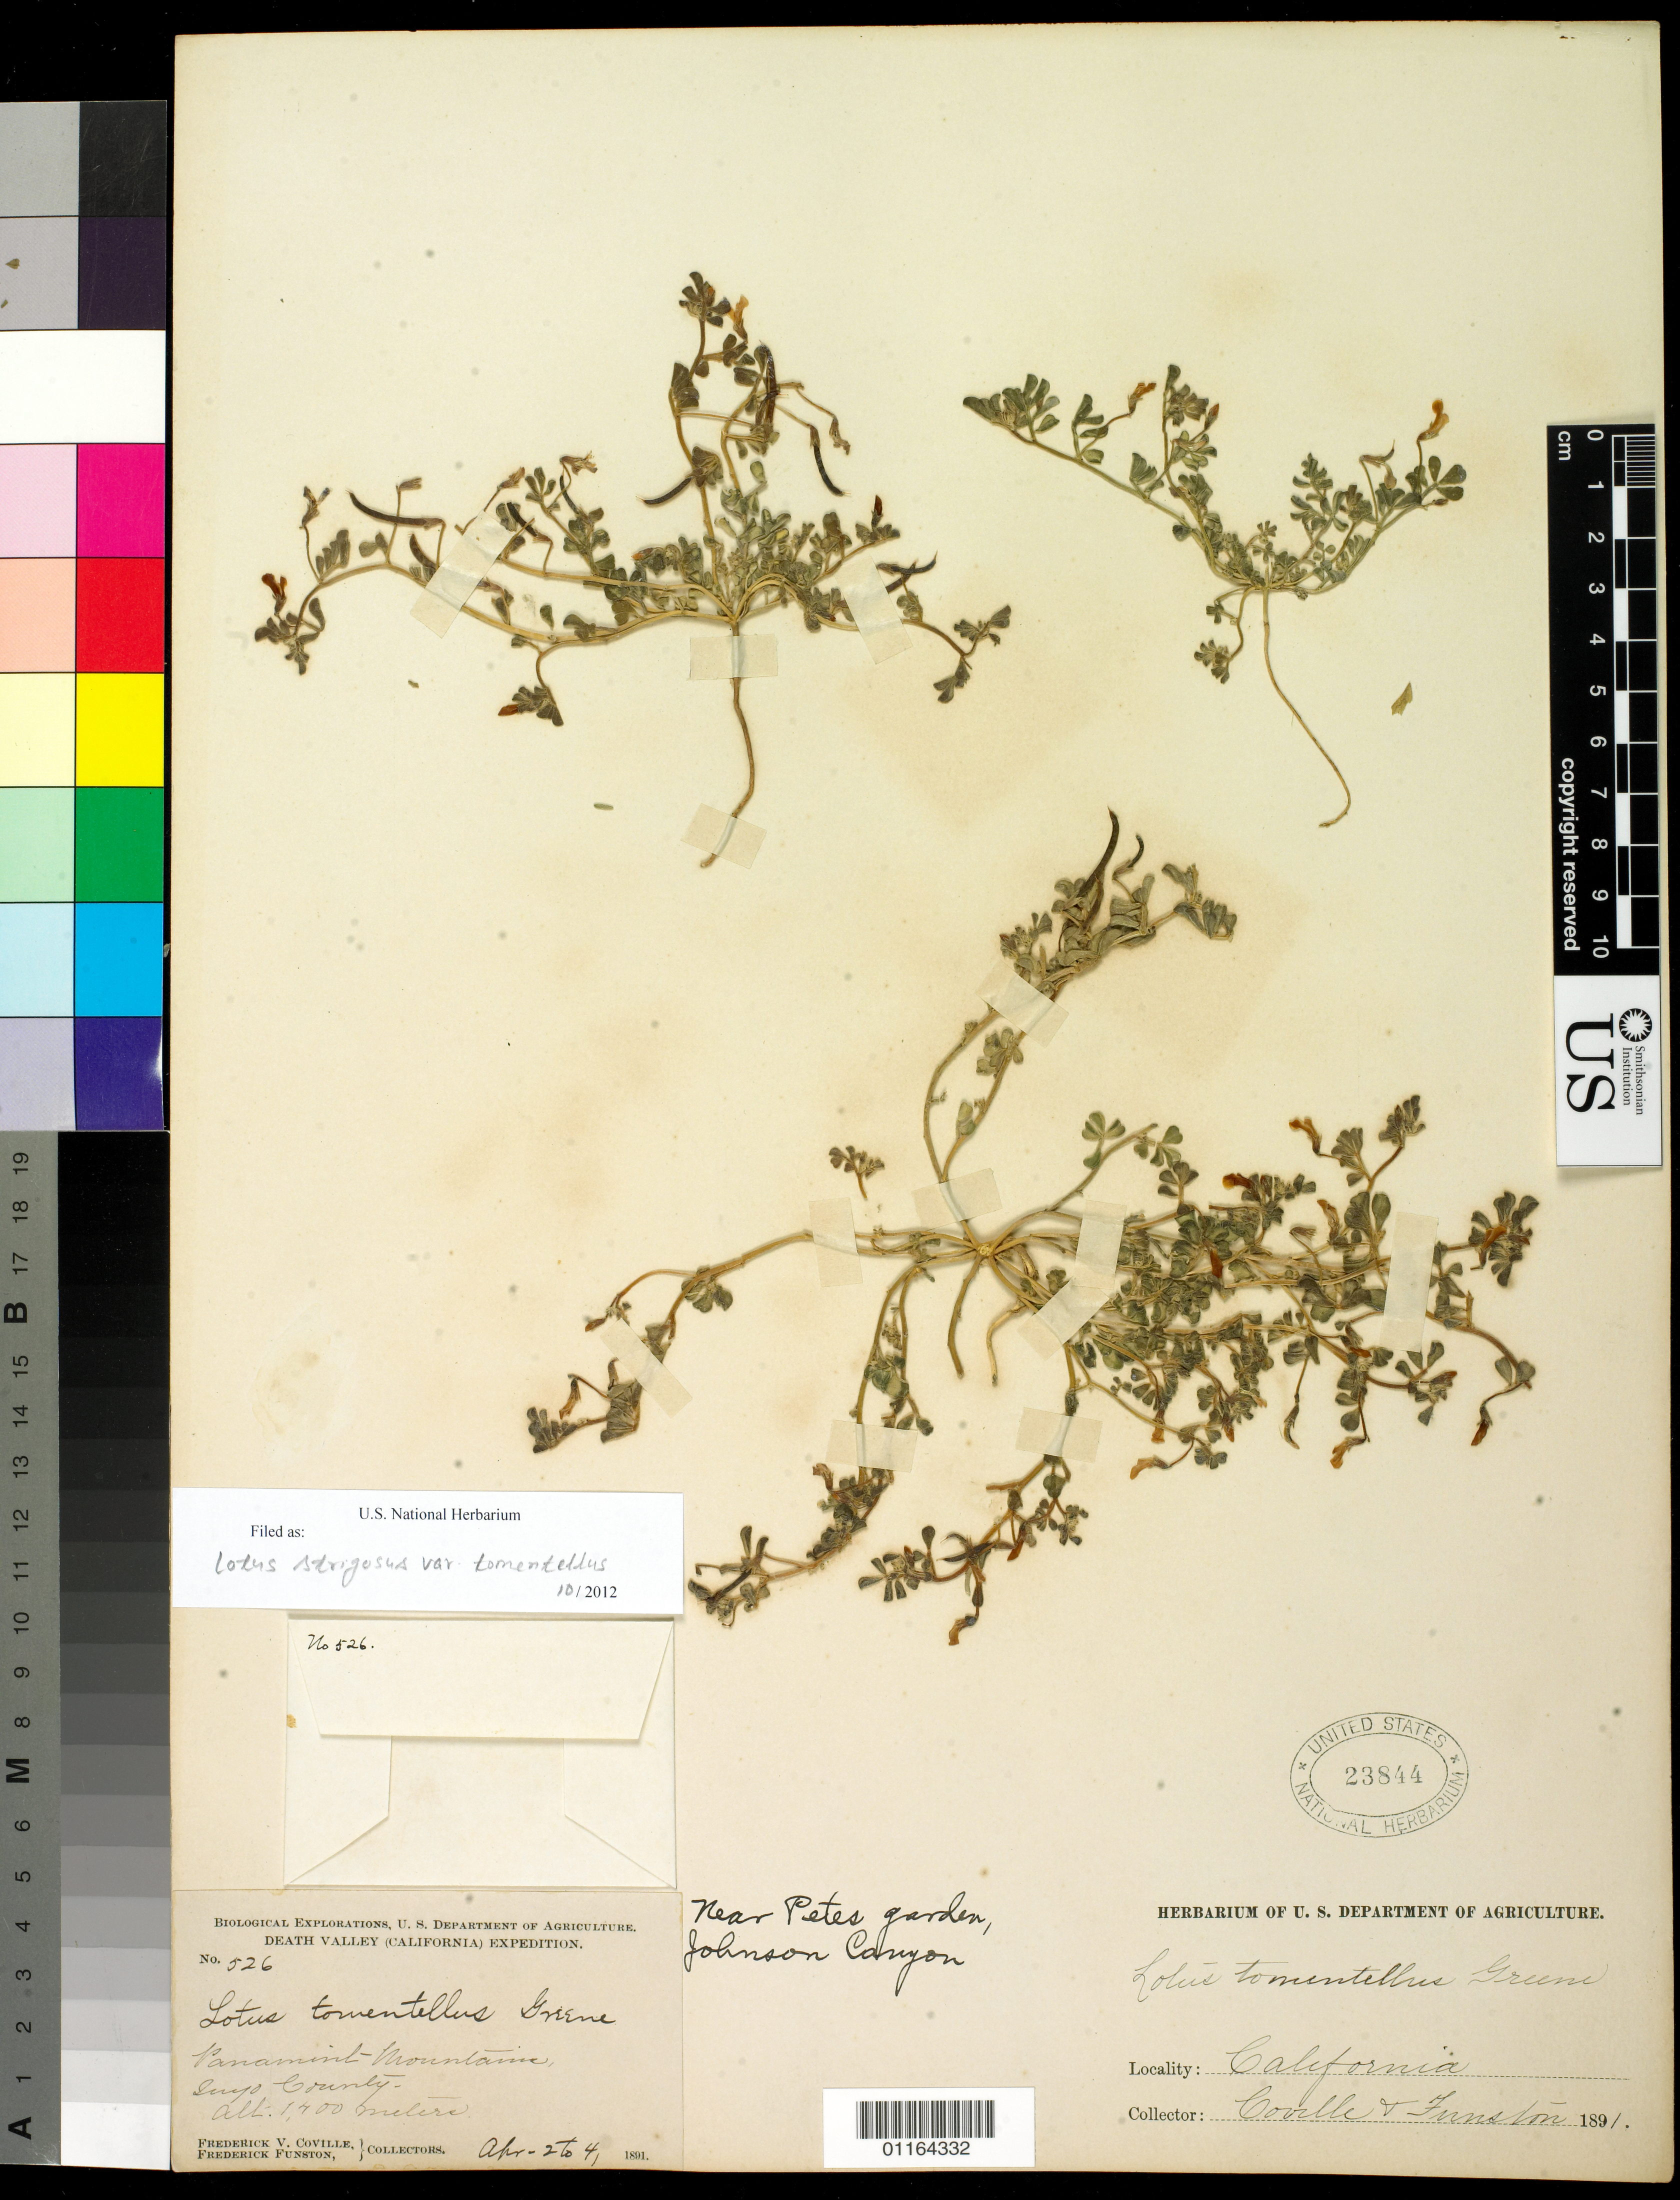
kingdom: Plantae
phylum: Tracheophyta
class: Magnoliopsida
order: Fabales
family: Fabaceae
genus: Ottleya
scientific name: Ottleya strigosa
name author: (Nutt.) D.D. Sokoloff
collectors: F. V. Coville & F. Funston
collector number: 526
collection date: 1891-04-02/1891-04-04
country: United States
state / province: California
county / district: Inyo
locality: Panamint mts.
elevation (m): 1400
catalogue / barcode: US 23844